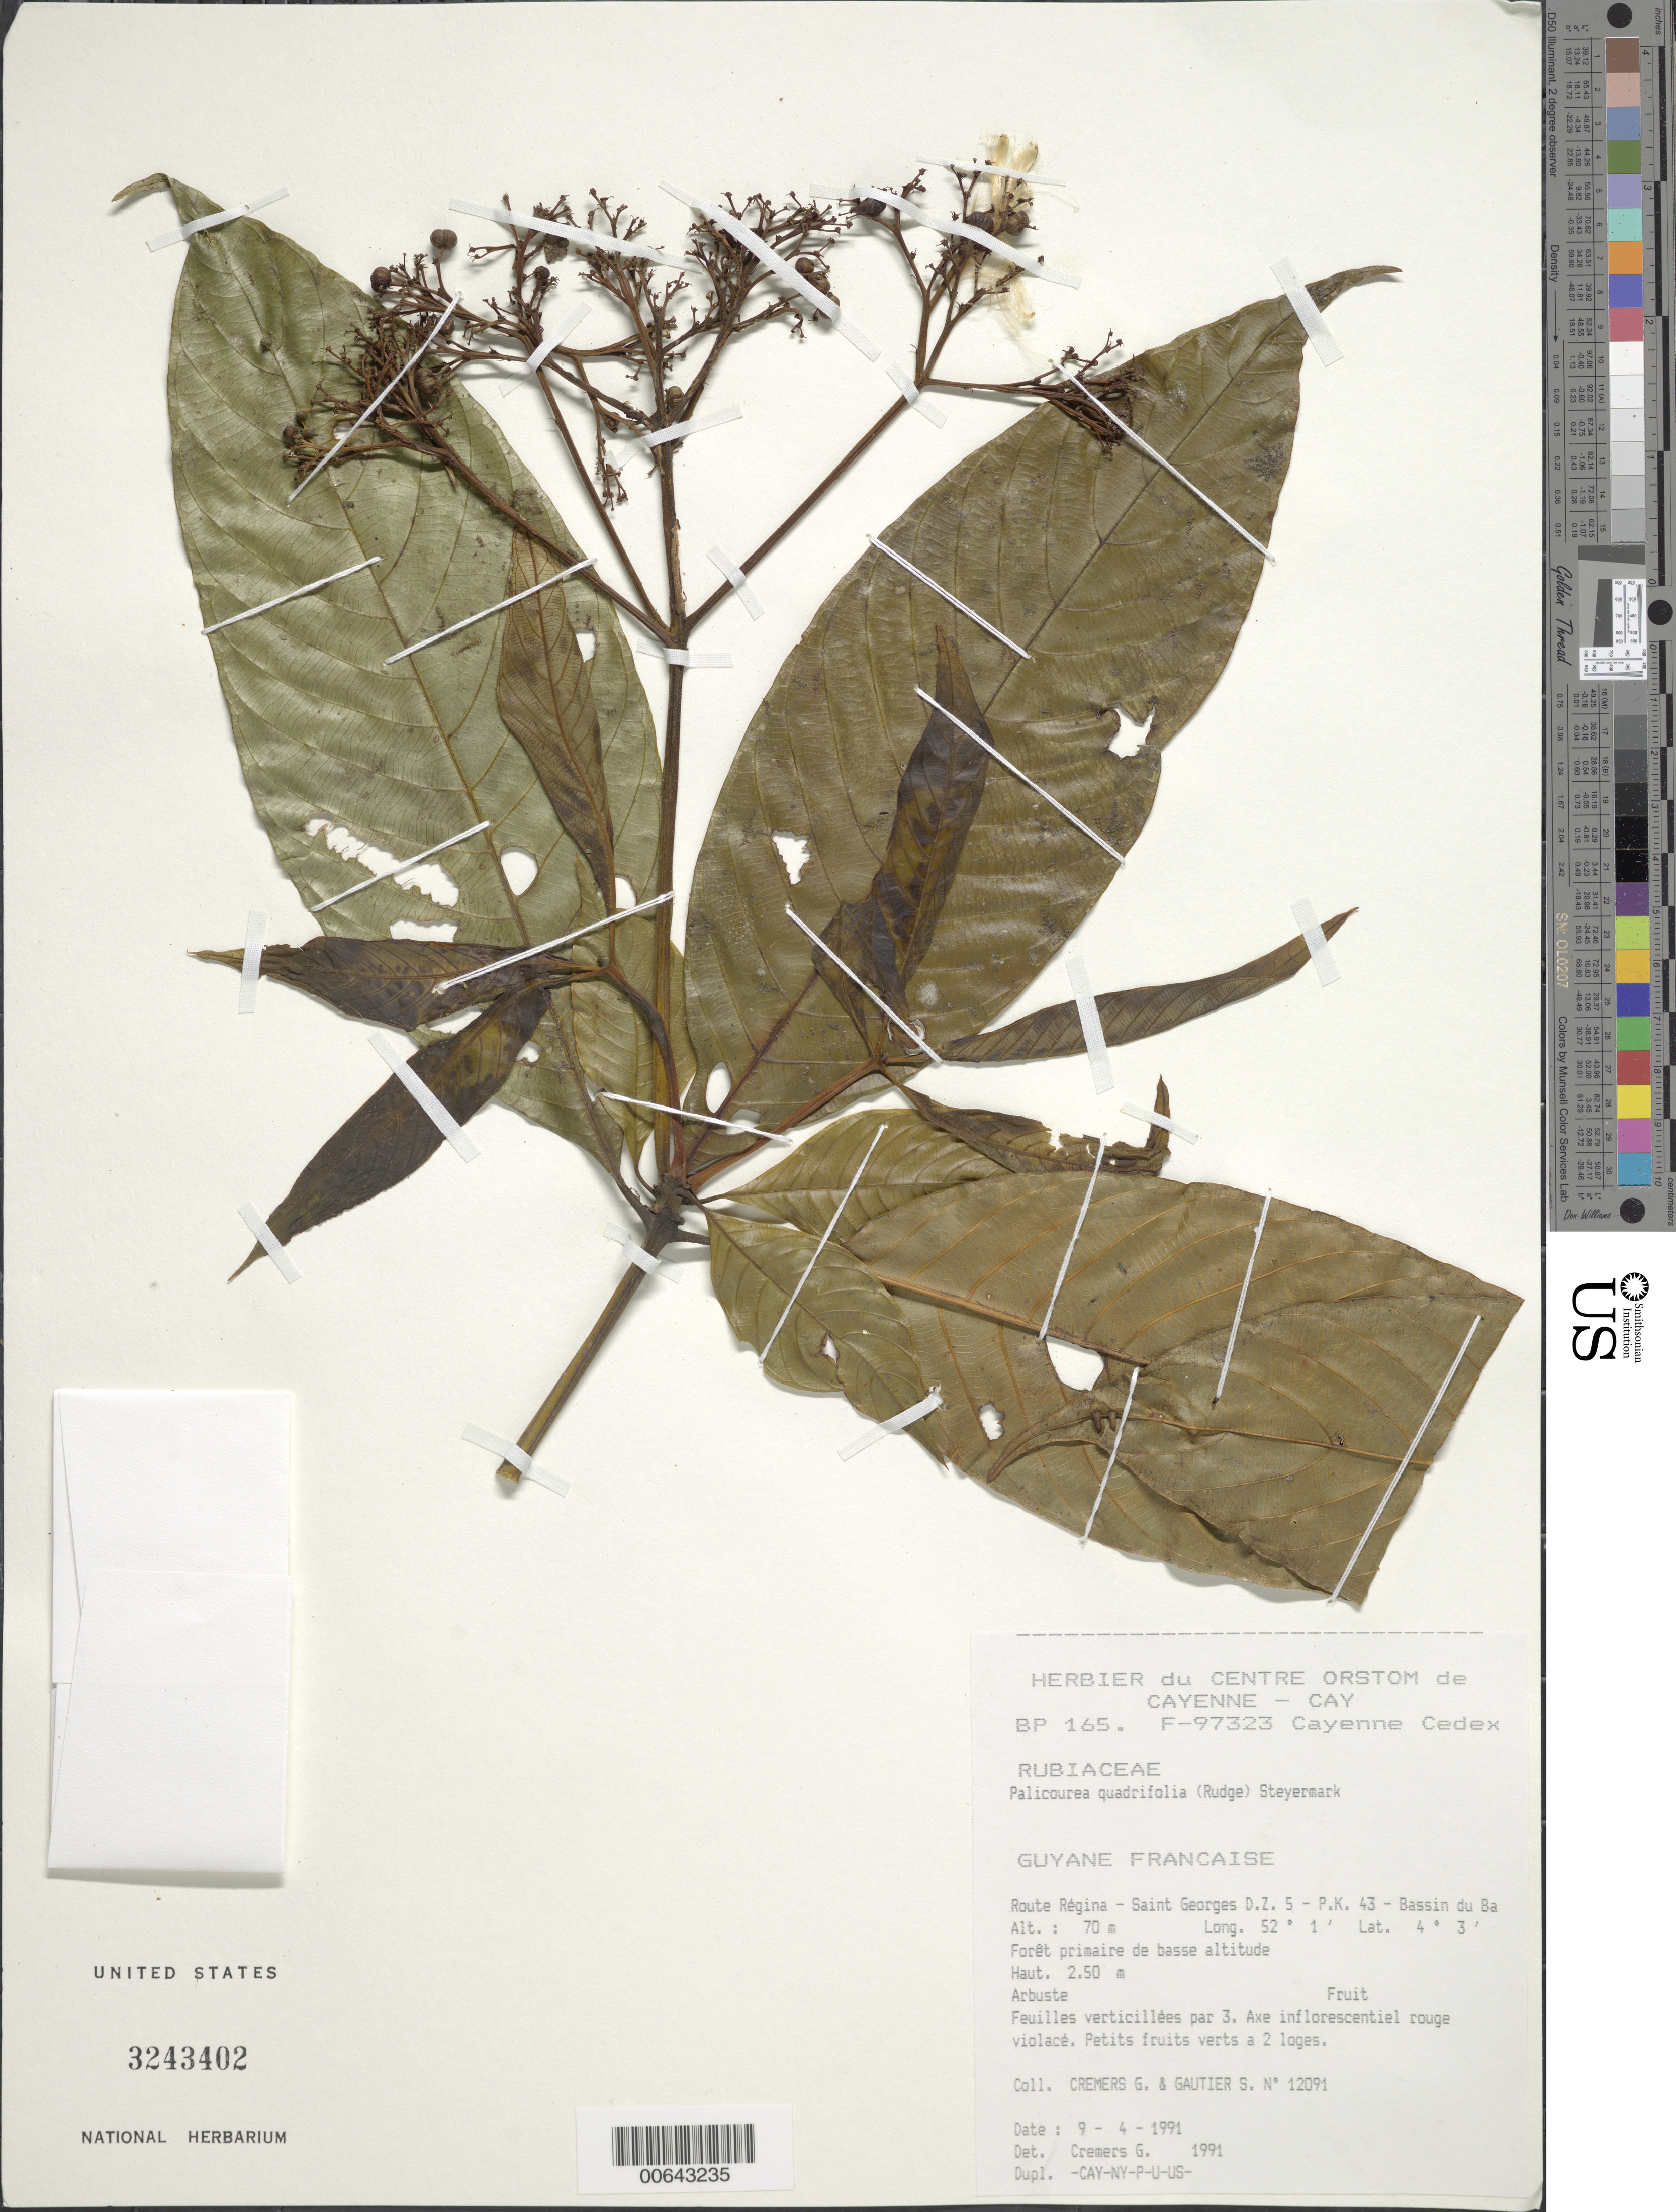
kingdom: Plantae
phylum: Tracheophyta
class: Magnoliopsida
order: Gentianales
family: Rubiaceae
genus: Palicourea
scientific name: Palicourea quadrifolia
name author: (Rudge) DC.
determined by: Cremers, Georges A.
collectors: G. Cremers & S. Gautier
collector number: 12091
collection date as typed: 9-Apr-91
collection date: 1991-04-09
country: French Guiana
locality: Route Régina, Saint Georges, DZ 5-PK43, Bassin de l'Approuague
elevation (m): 70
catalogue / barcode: US 3243402